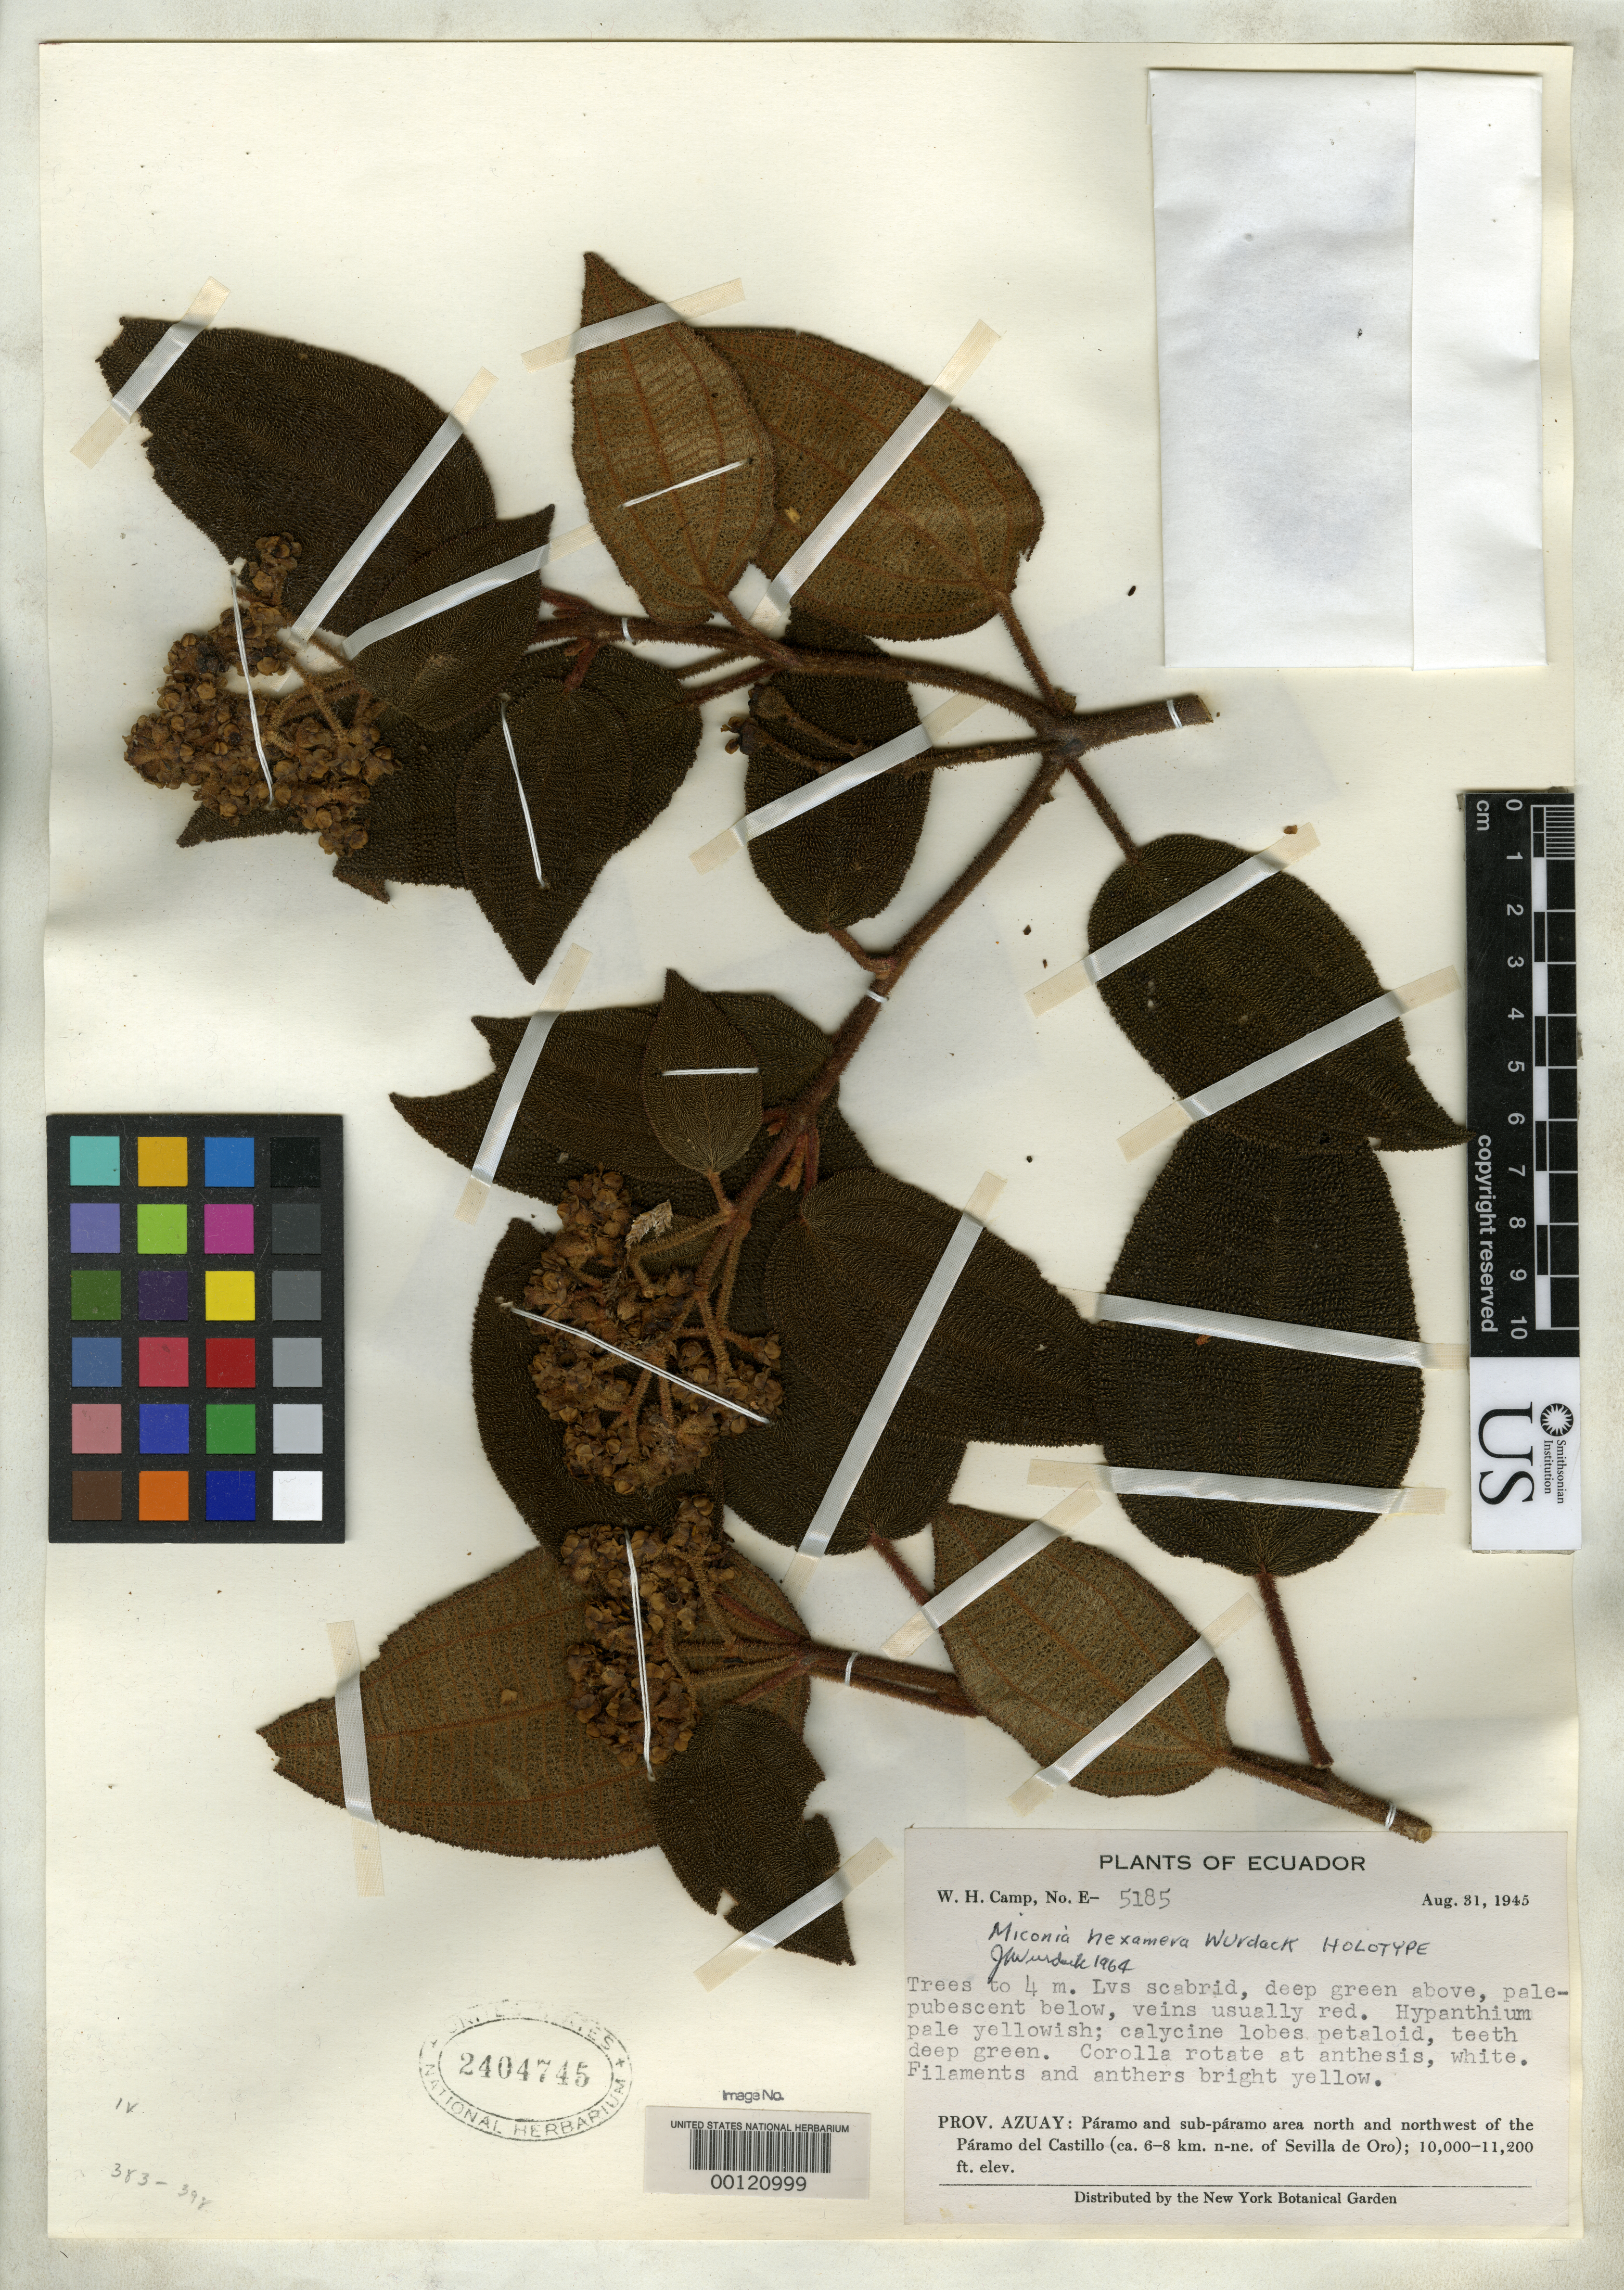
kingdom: Plantae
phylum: Tracheophyta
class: Magnoliopsida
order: Myrtales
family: Melastomataceae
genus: Miconia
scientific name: Miconia hexamera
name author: Wurdack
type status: Holotype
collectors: W. H. Camp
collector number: E-5185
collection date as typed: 31 Aug 1945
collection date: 1945-08-31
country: Ecuador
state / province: Azuay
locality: Paramo del Castillo.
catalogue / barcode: US 2404745